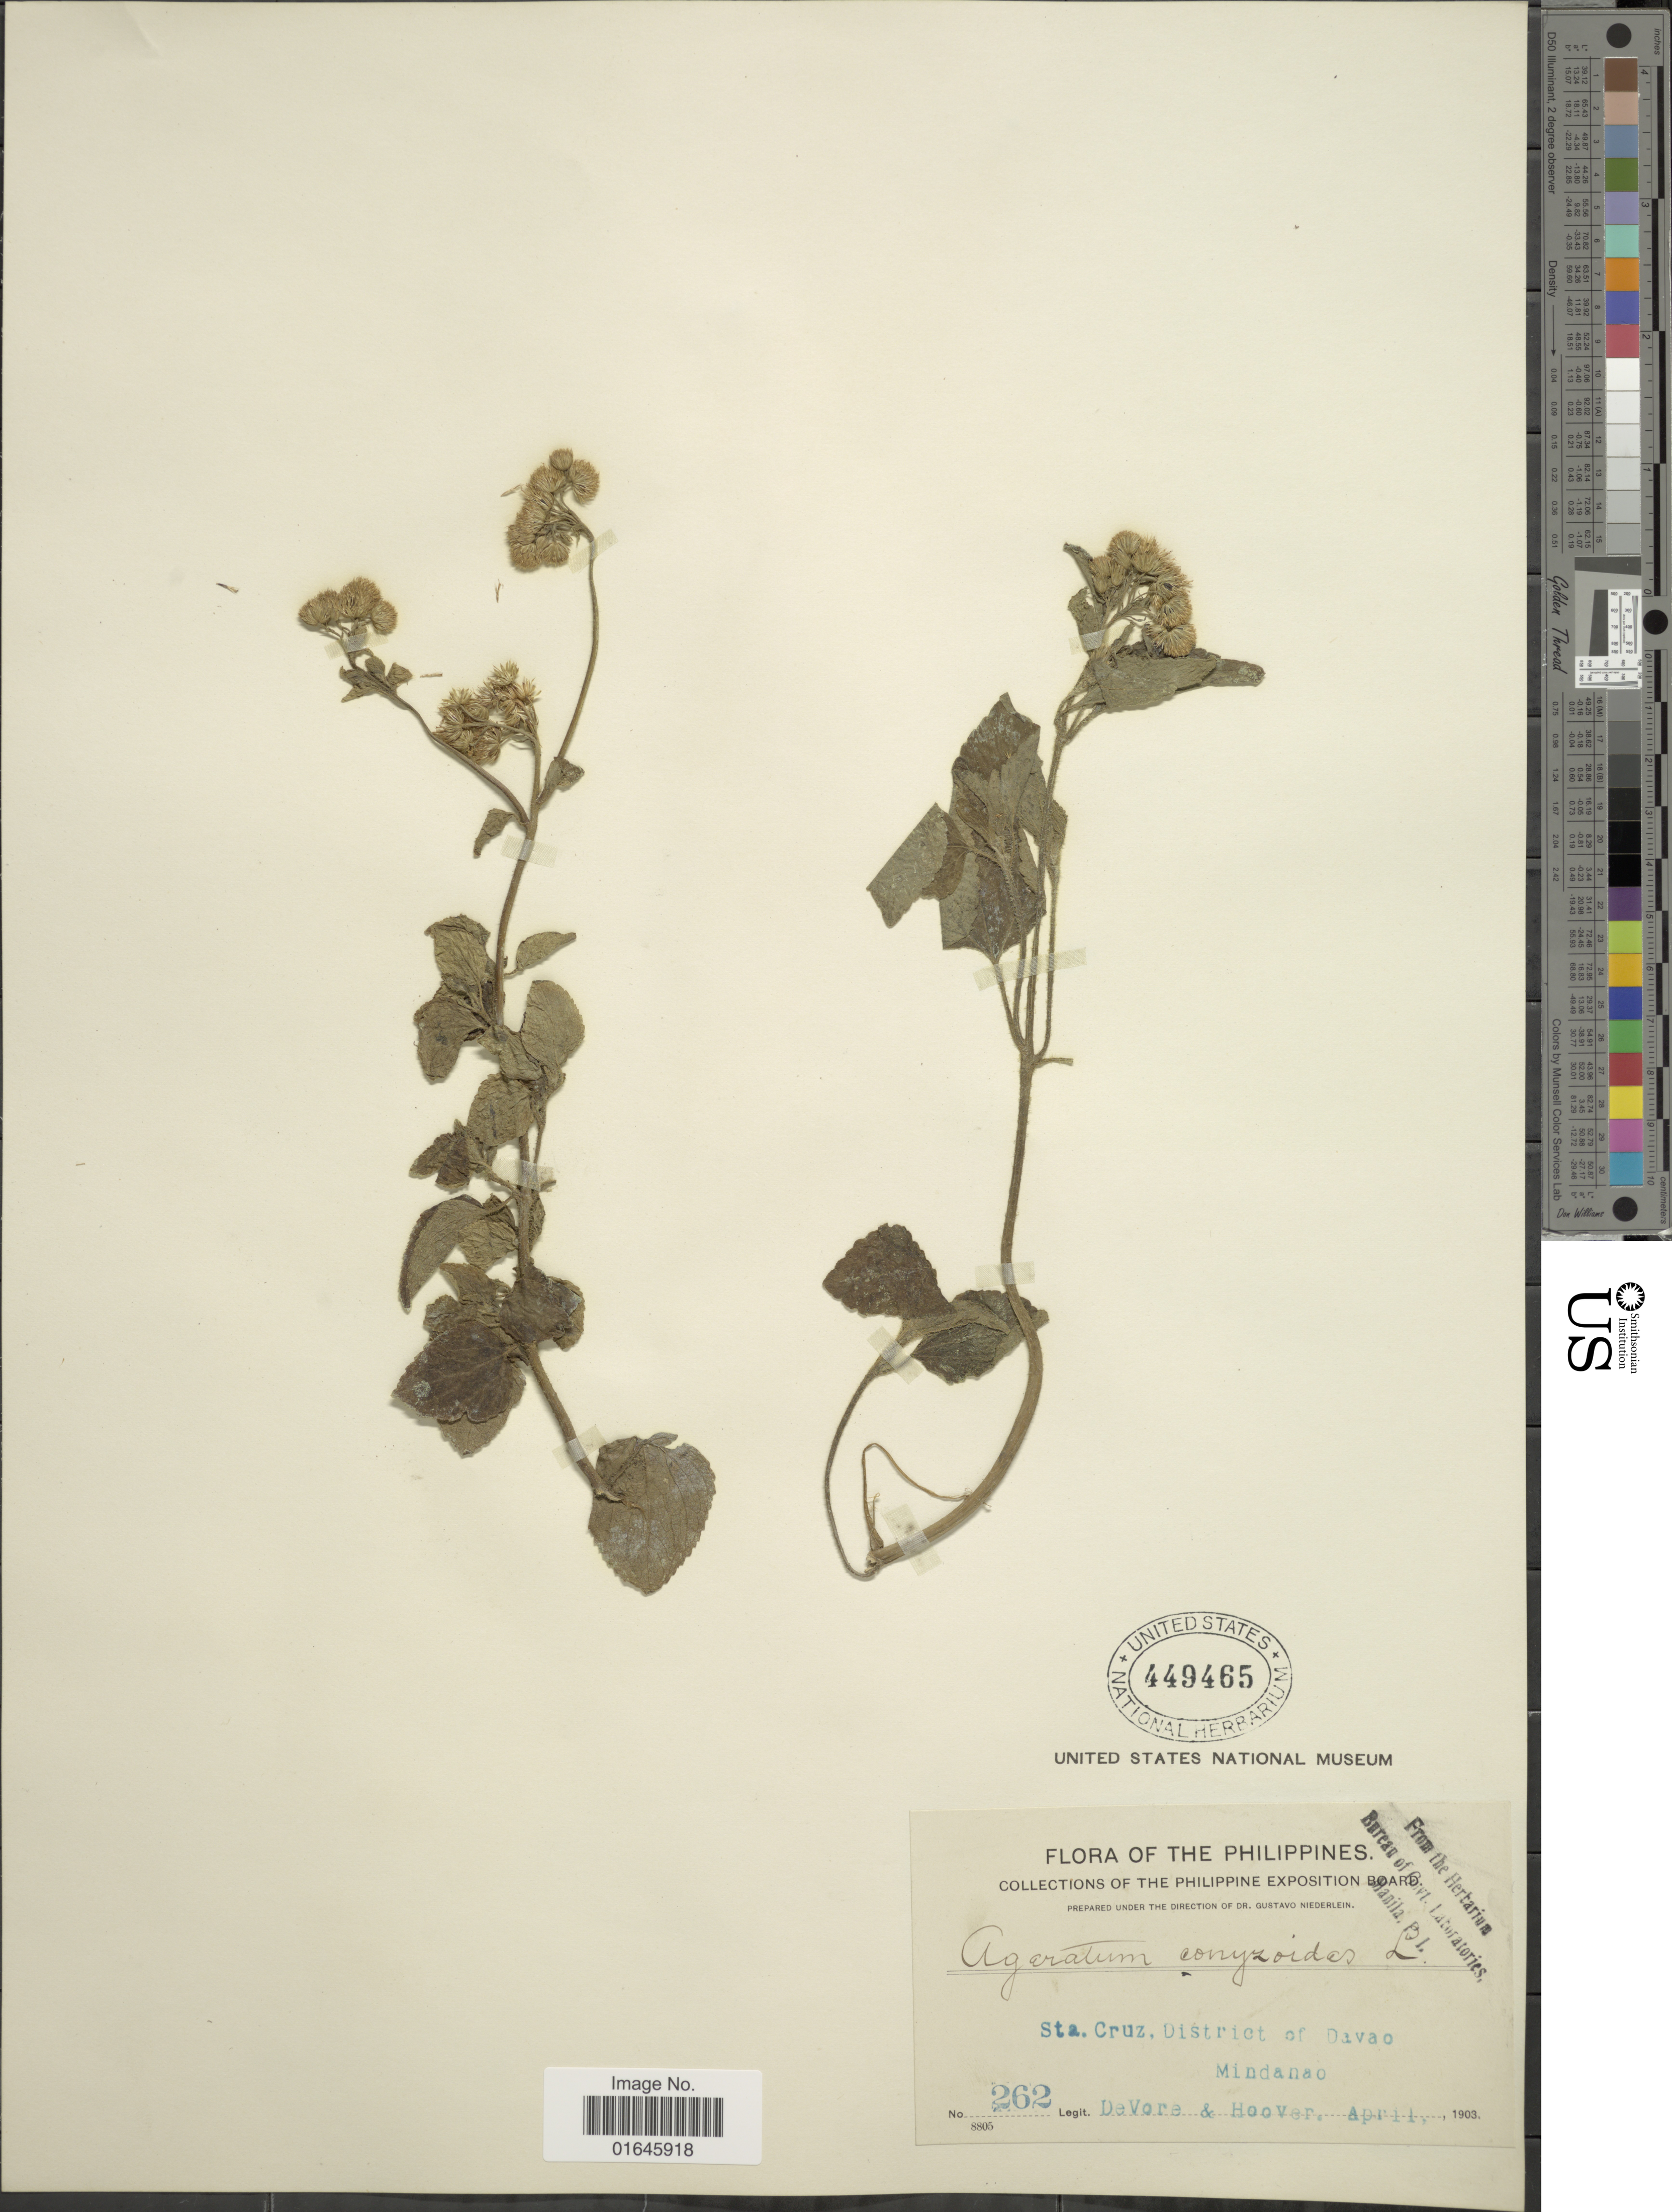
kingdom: Plantae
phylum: Tracheophyta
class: Magnoliopsida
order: Asterales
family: Asteraceae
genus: Ageratum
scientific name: Ageratum conyzoides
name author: L.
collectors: -. DeVore & -- Hoover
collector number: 262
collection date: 1903-04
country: Philippines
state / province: Davao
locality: Sta. Cruz, Mindanao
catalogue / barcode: US 449465